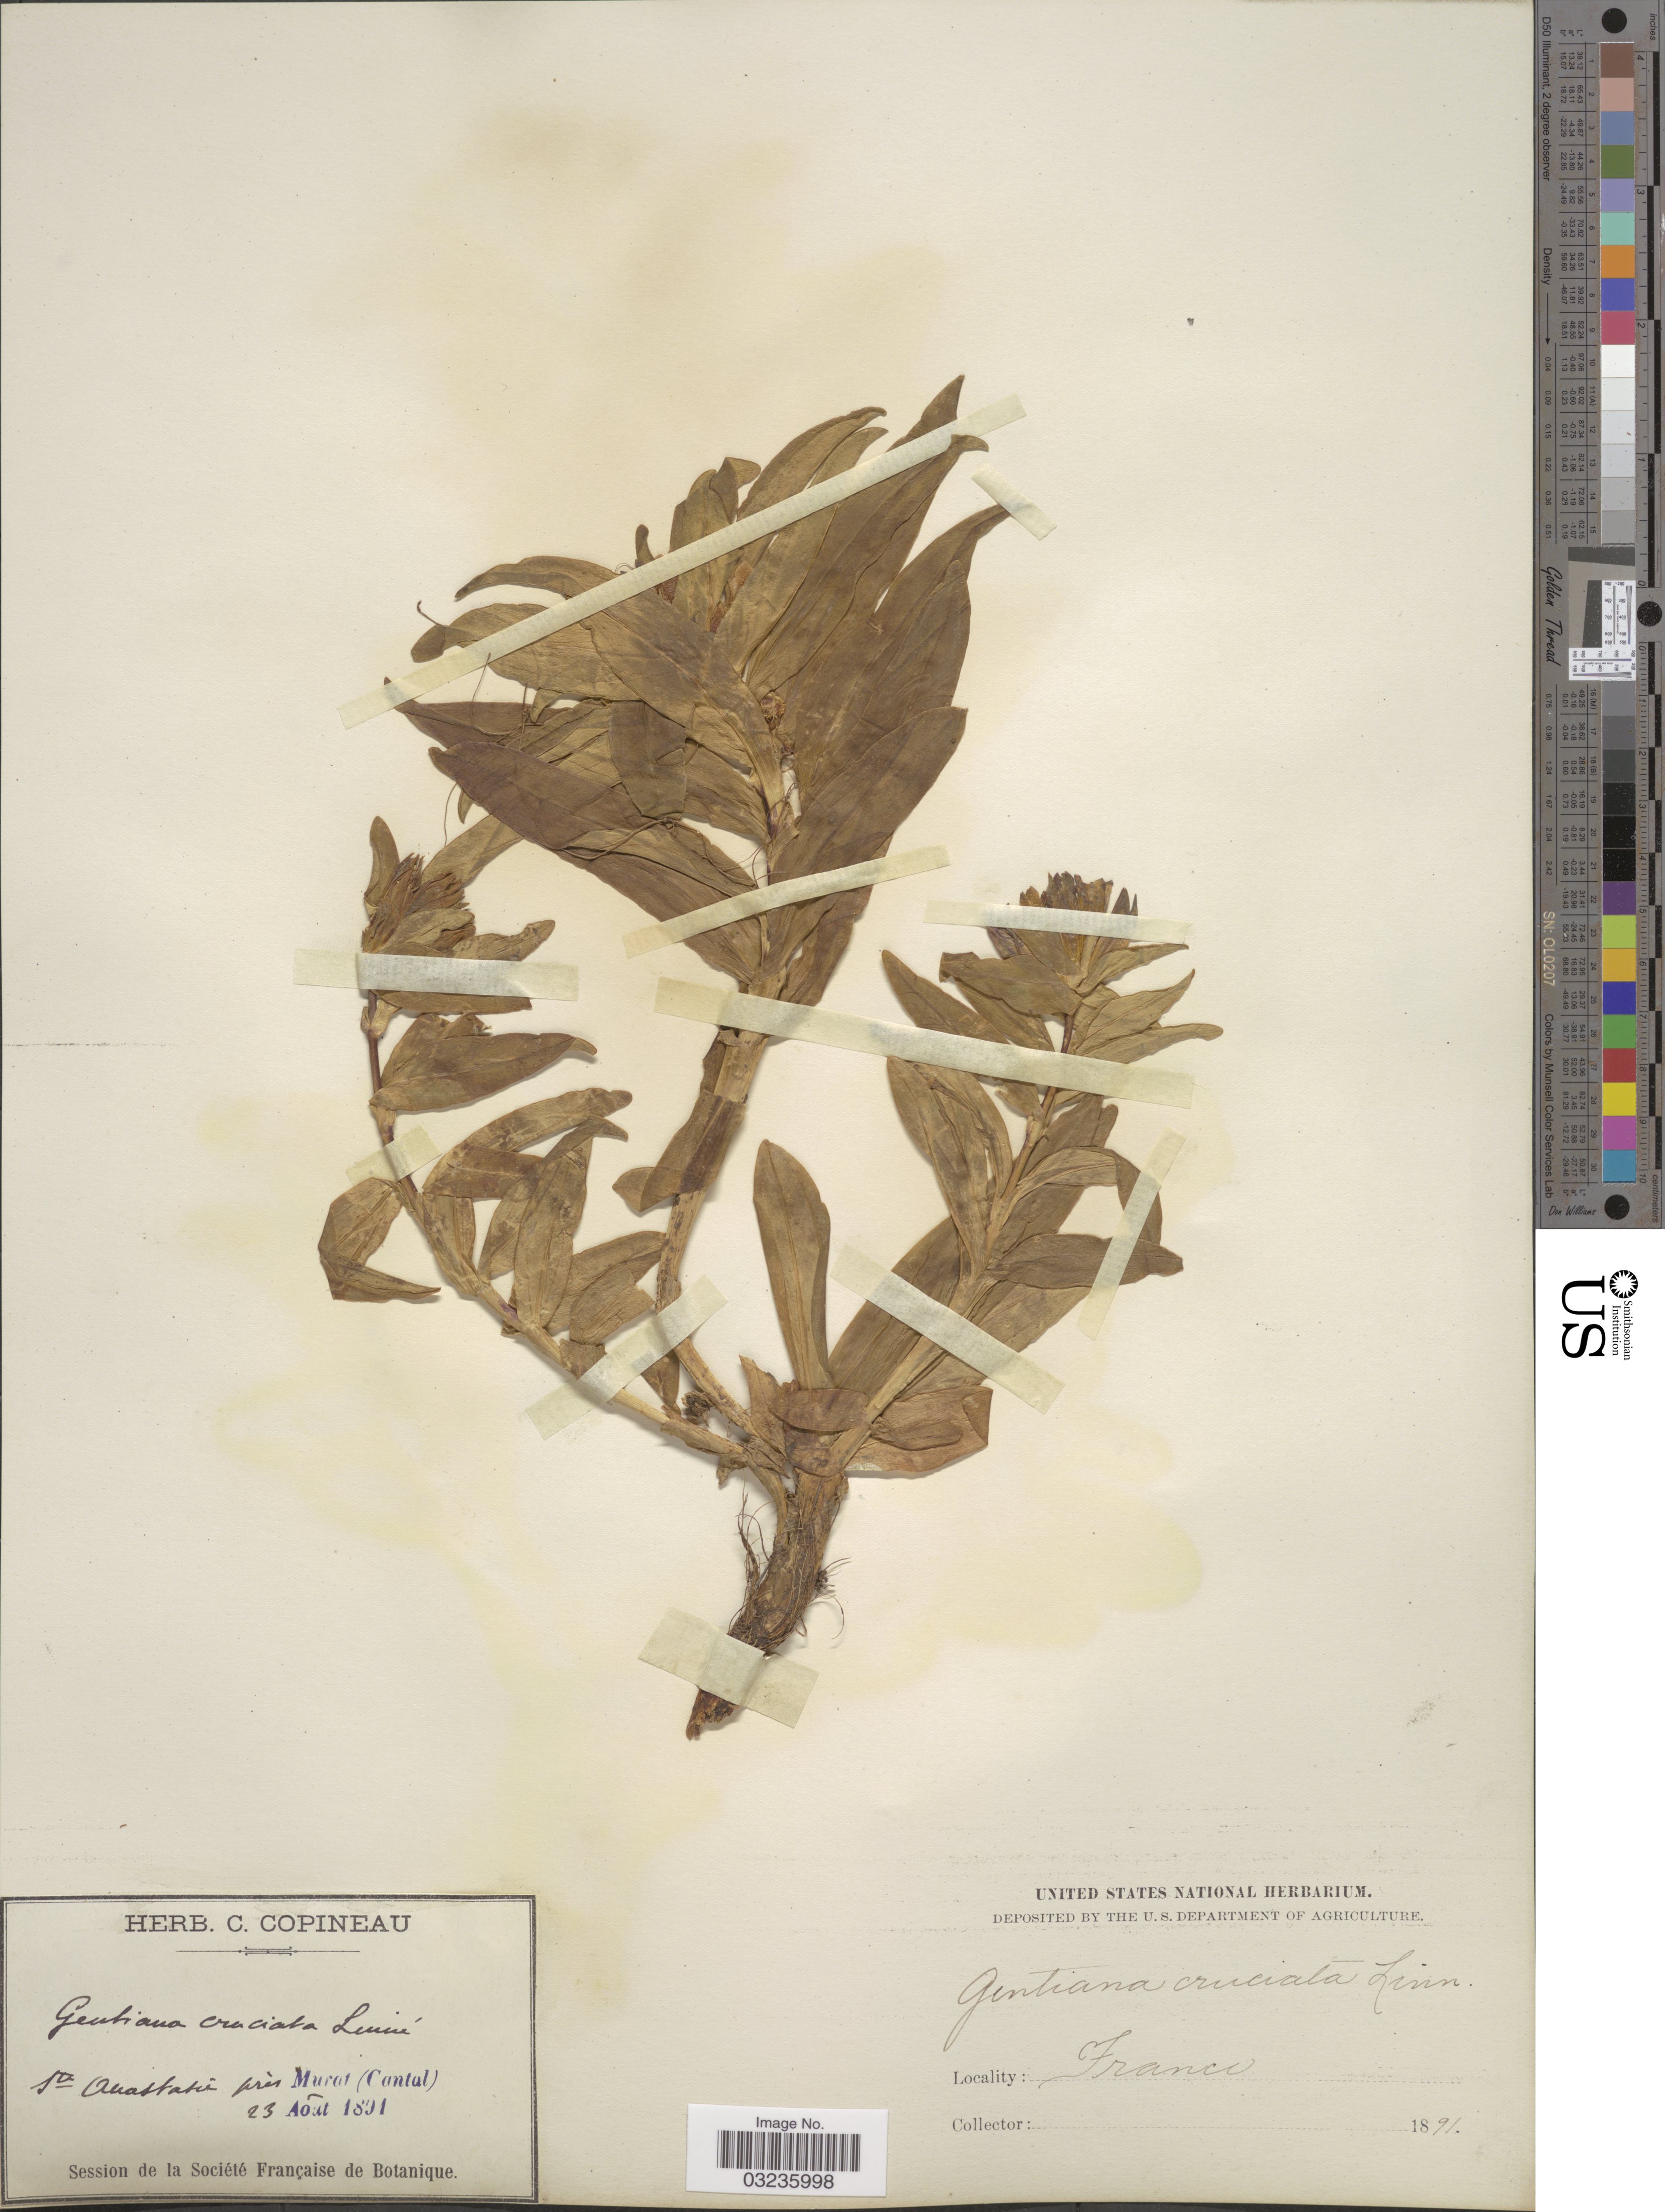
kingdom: Plantae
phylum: Tracheophyta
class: Magnoliopsida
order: Gentianales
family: Gentianaceae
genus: Gentiana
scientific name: Gentiana cruciata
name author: L.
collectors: ex herb. C. Copineau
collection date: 1891-08-23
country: France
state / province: Auvergne-Rhône-Alpes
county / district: Cantal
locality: Sta. Anastasie près Murat (Cantal).